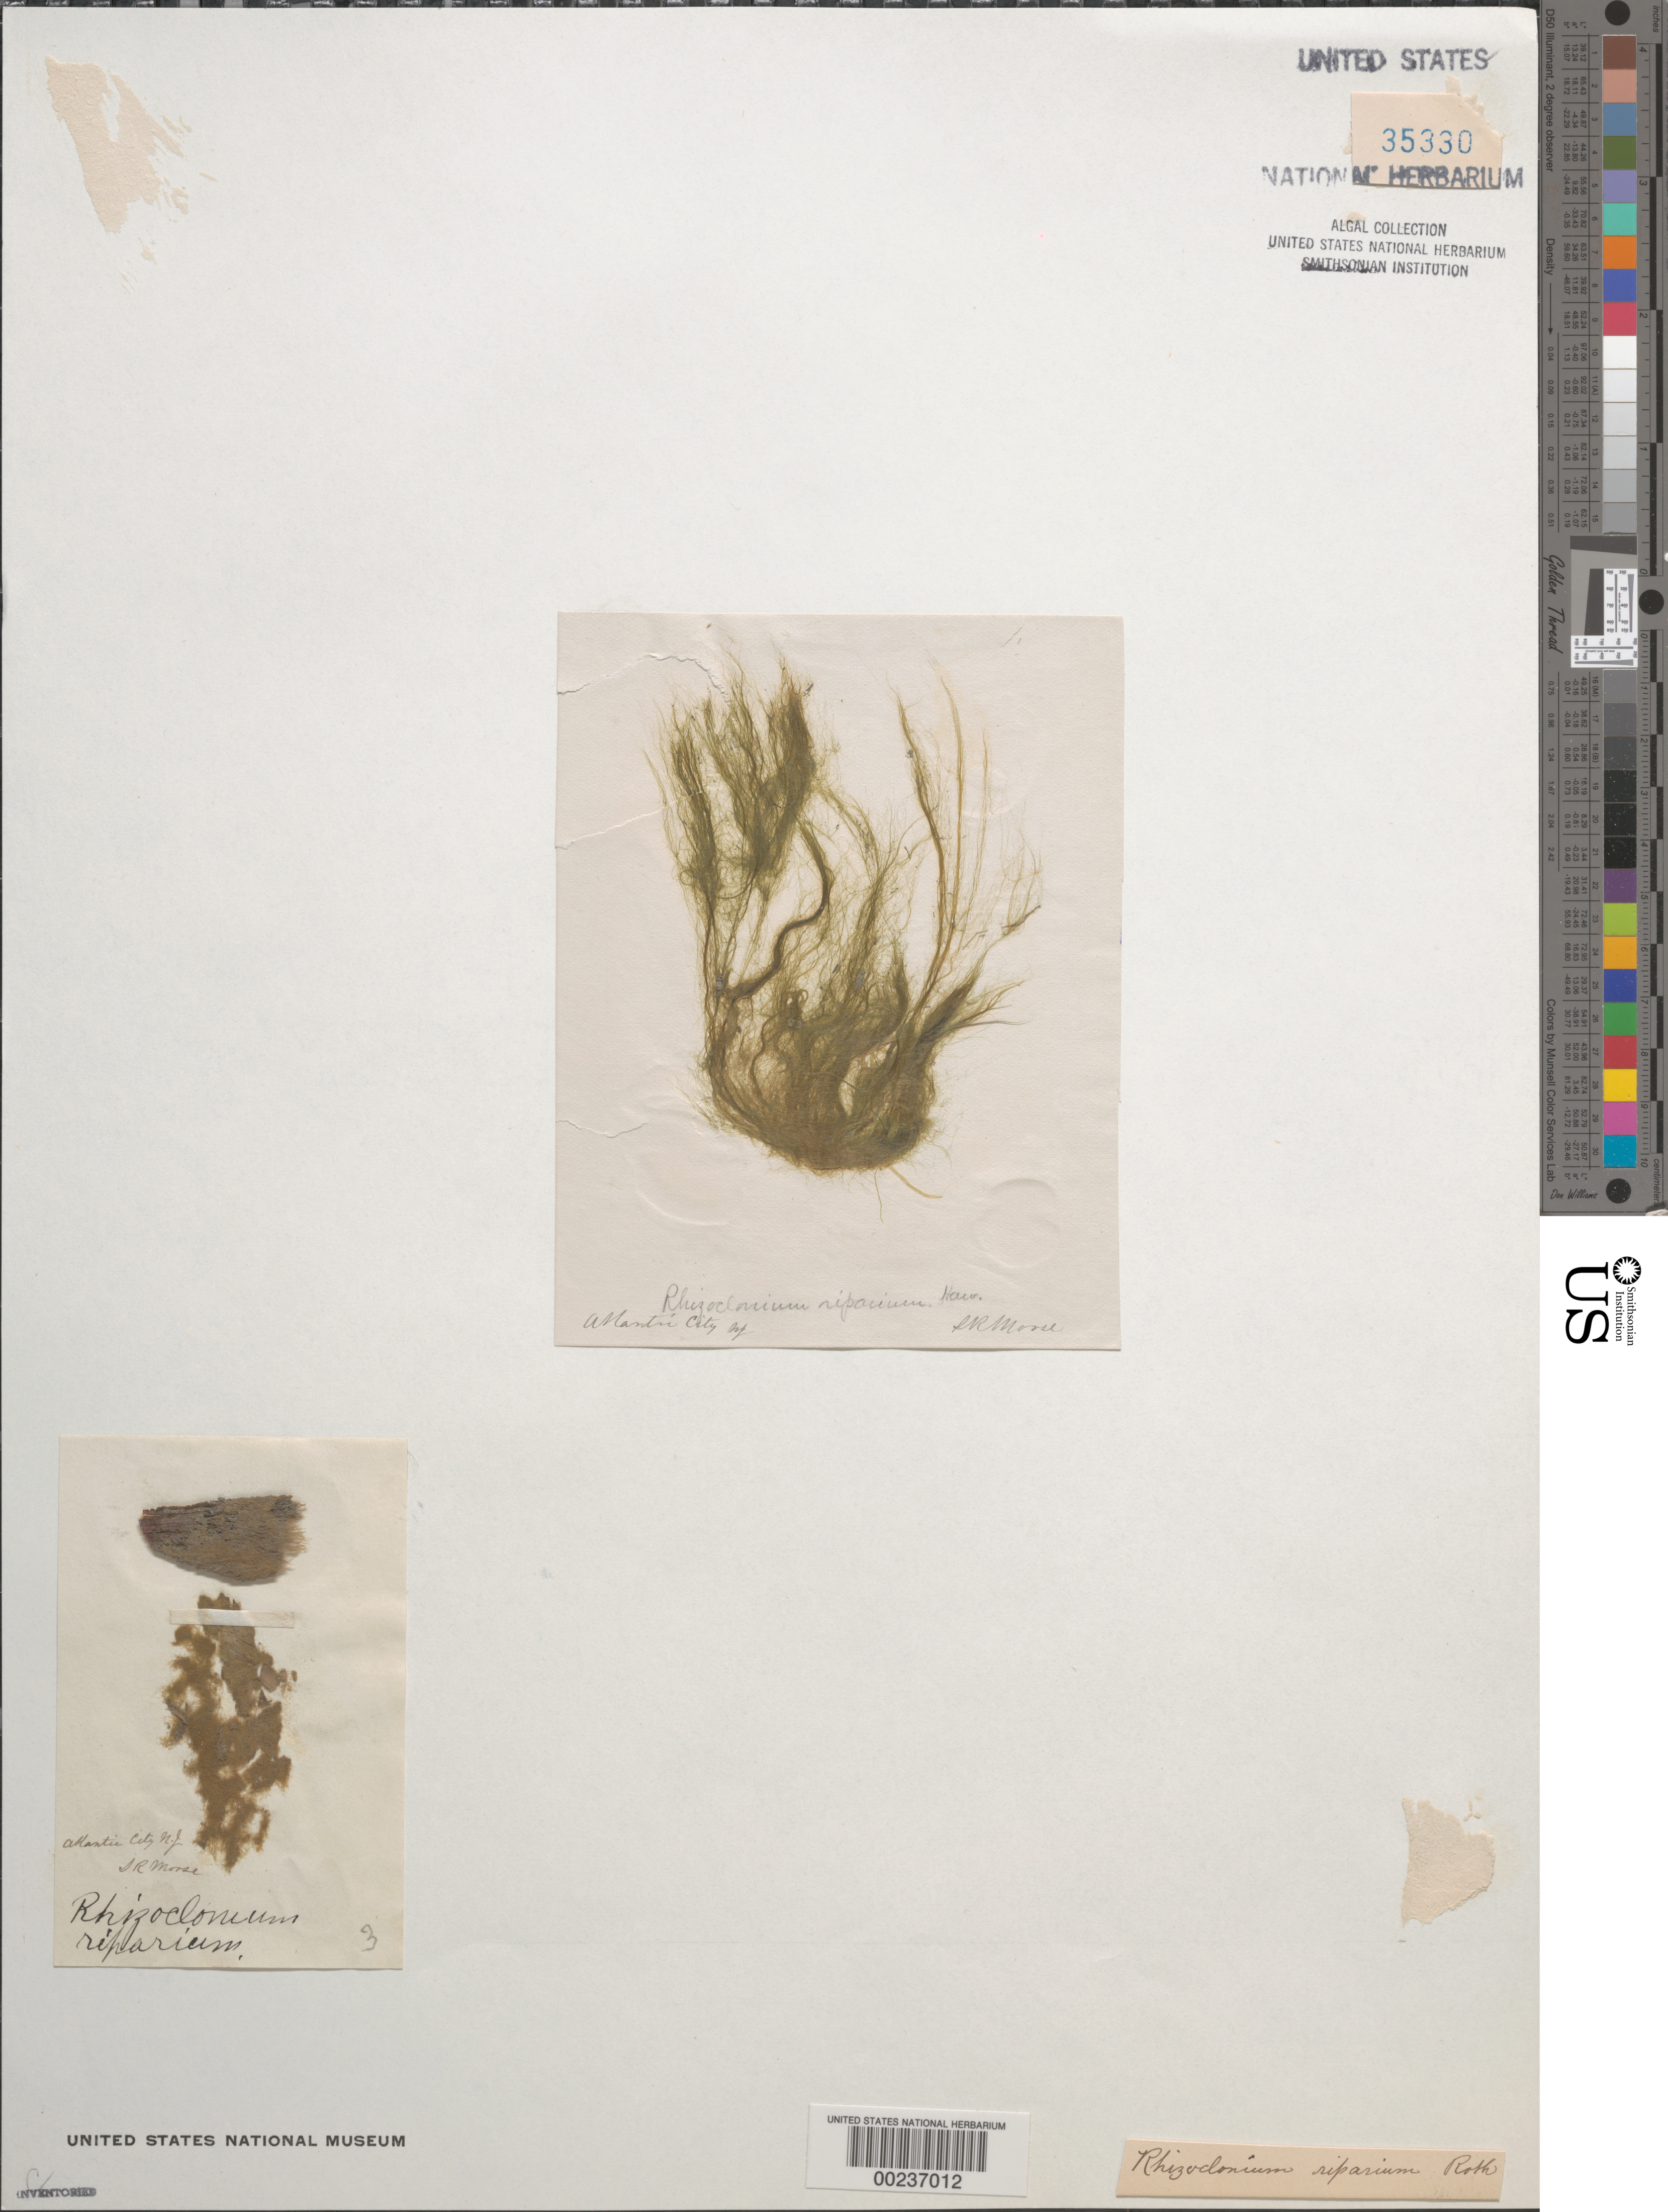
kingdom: Plantae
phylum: Chlorophyta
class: Ulvophyceae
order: Cladophorales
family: Cladophoraceae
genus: Rhizoclonium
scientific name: Rhizoclonium riparium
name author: (Roth) Harv.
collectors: S. Morse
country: United States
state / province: New Jersey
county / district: Atlantic County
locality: Atlantic City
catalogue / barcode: US 35330